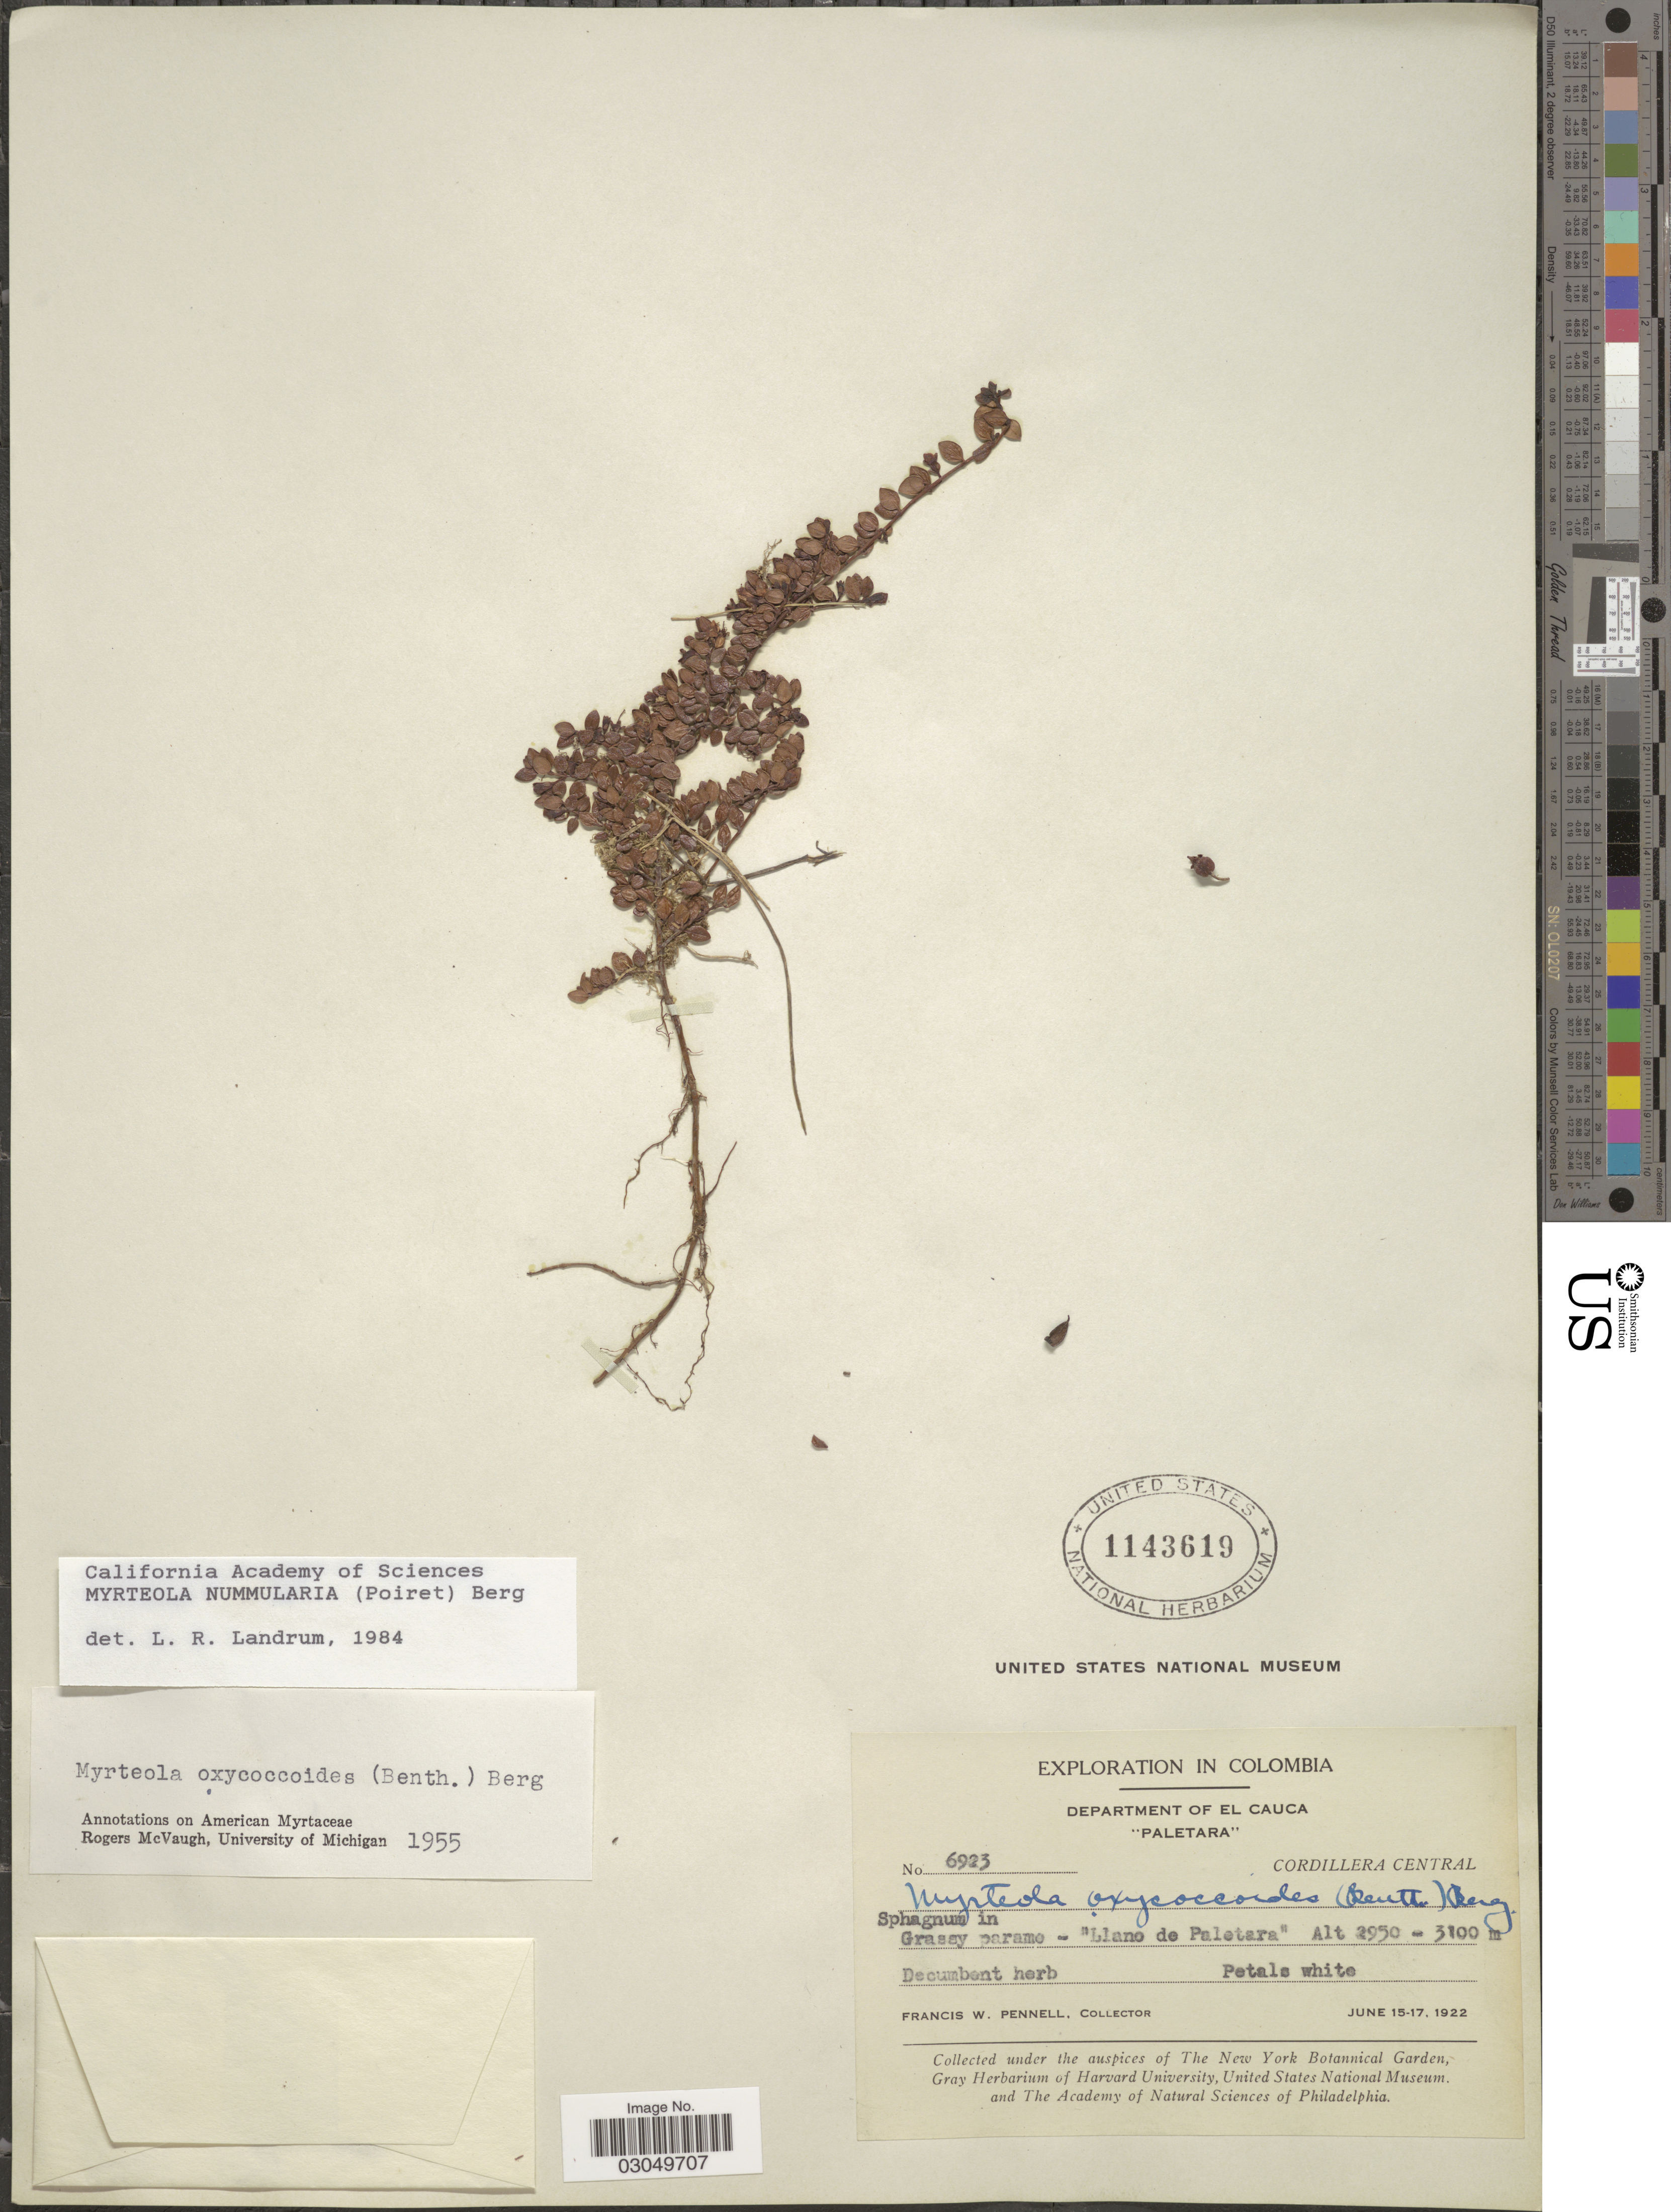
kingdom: Plantae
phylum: Tracheophyta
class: Magnoliopsida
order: Myrtales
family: Myrtaceae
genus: Myrteola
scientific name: Myrteola nummularia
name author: (Lam.) O. Berg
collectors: F. W. Pennell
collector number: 6923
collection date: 1922-06-15/1922-06-17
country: Colombia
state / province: Cauca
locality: Department of El Cauca. "Paletara". Cordillera Central. "Llano de Paletara".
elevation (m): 2950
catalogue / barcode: US 1143619